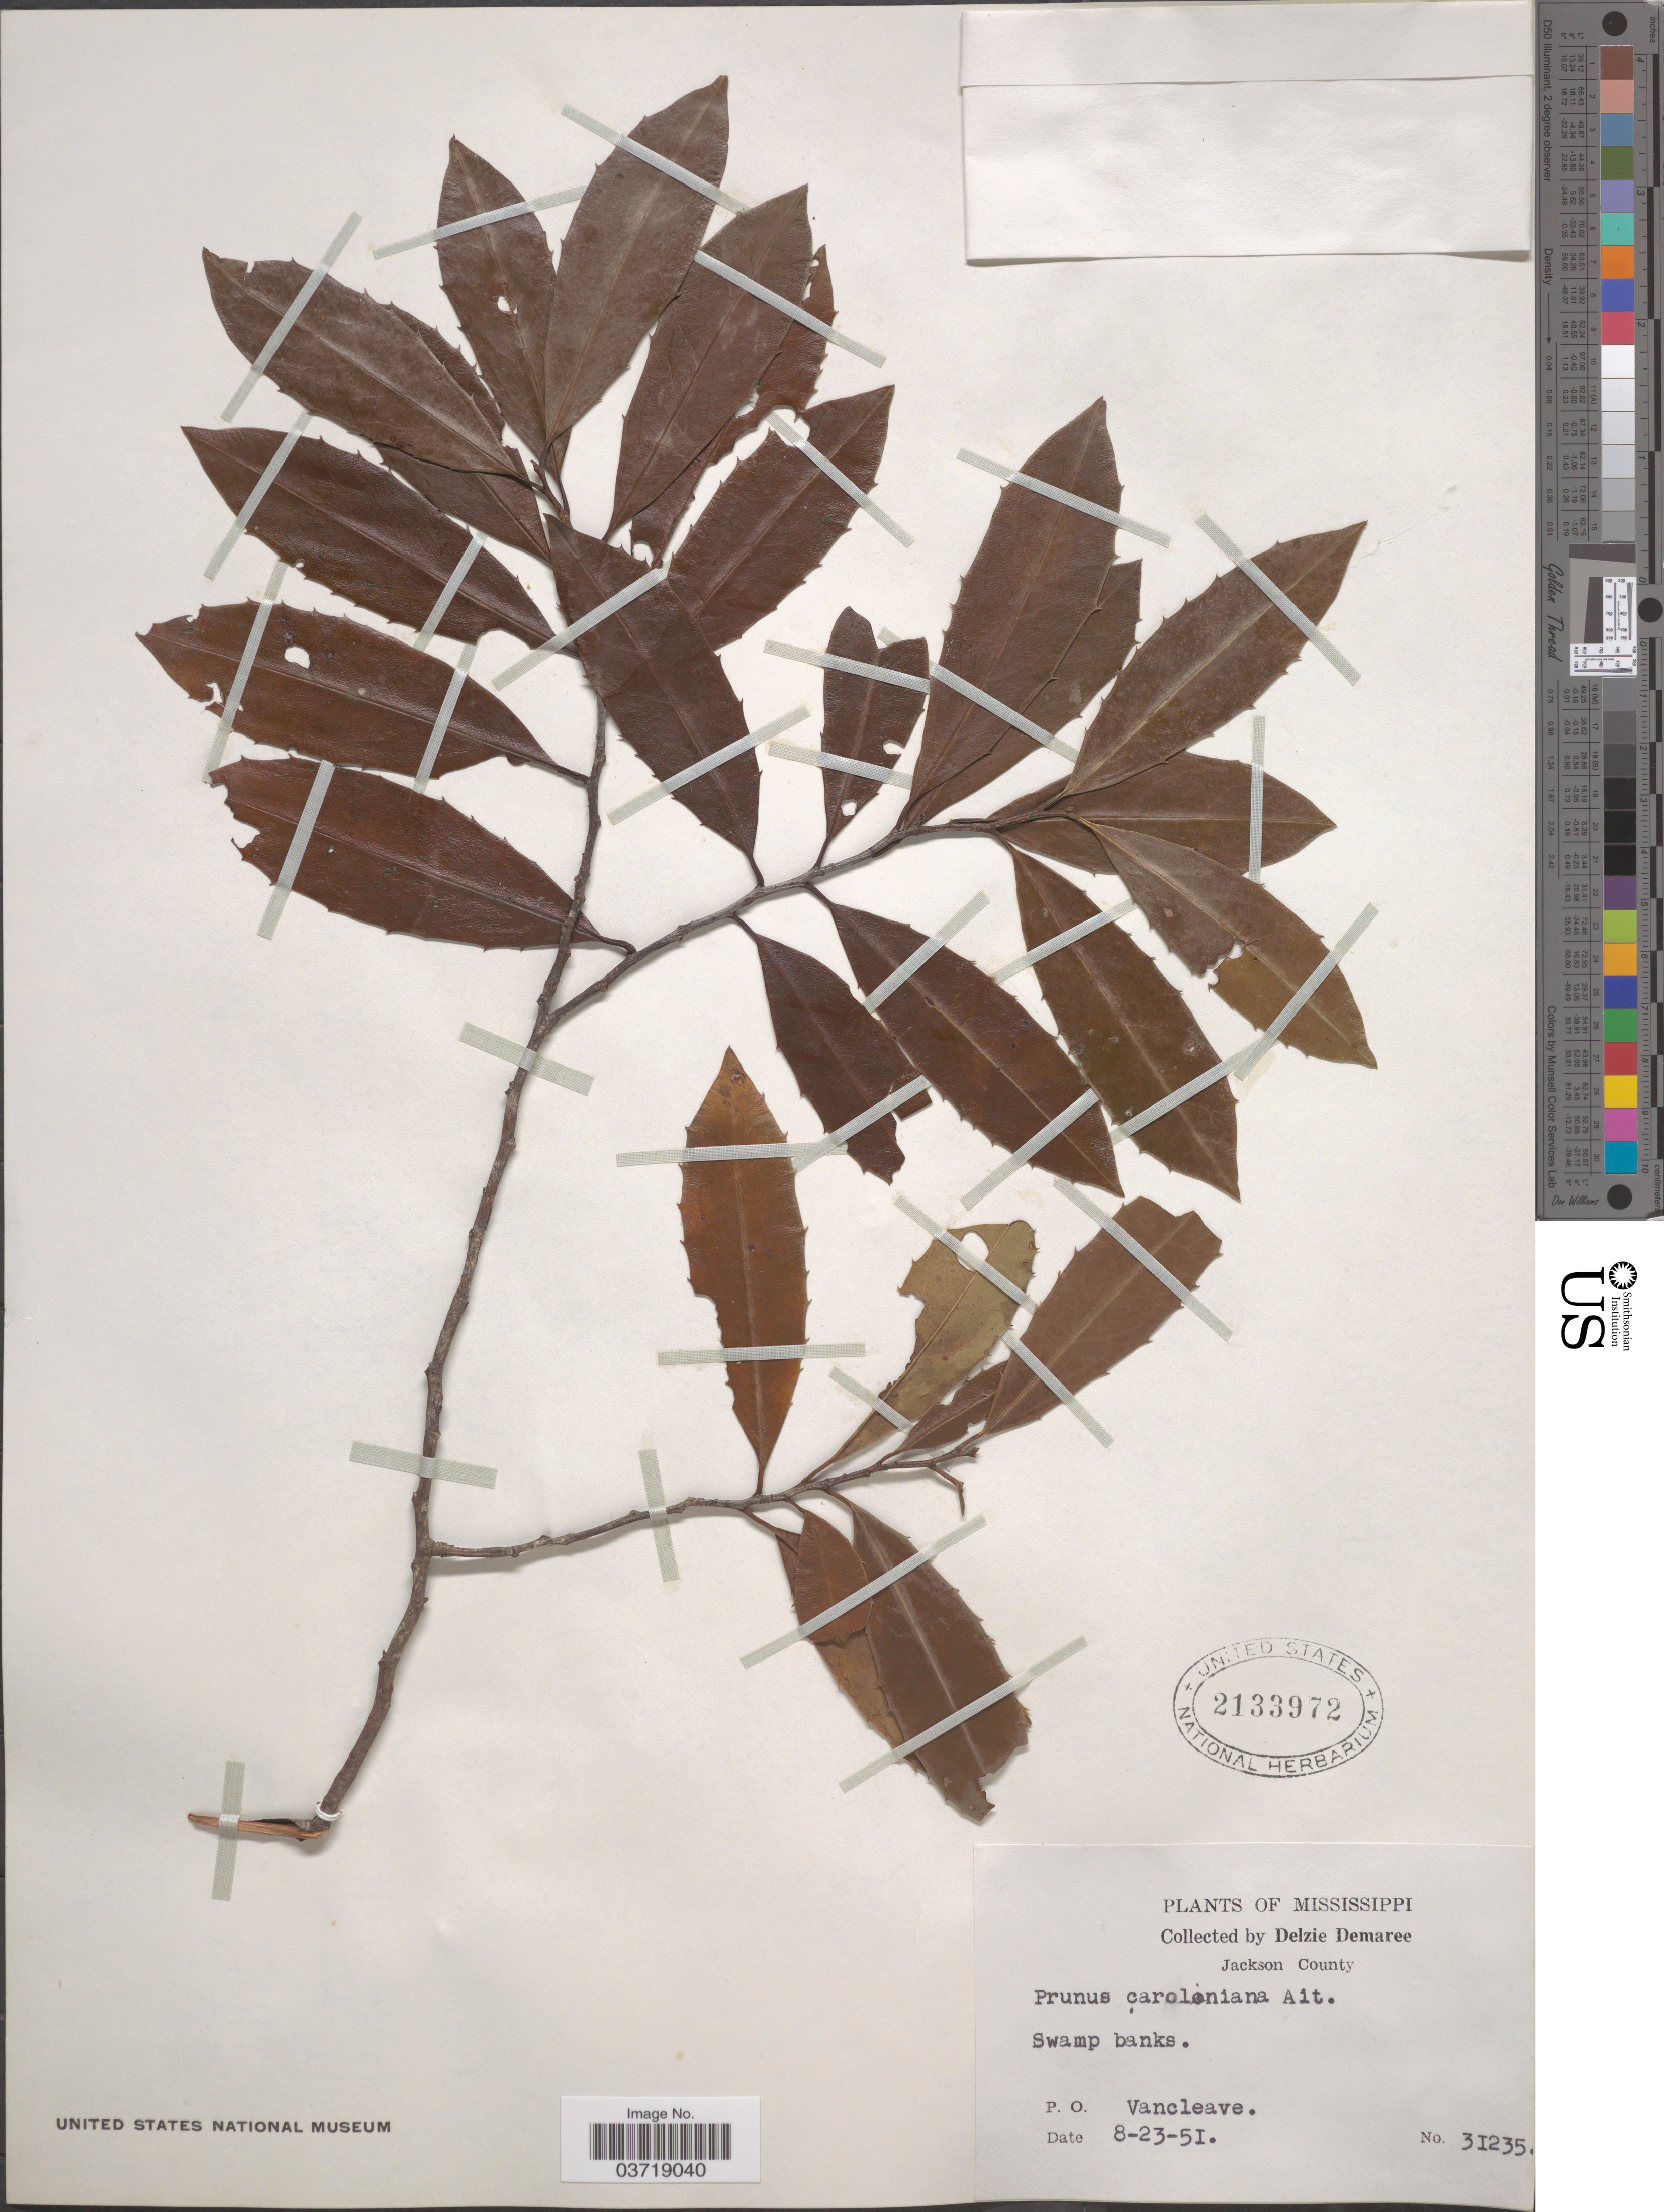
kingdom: Plantae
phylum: Tracheophyta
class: Magnoliopsida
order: Rosales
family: Rosaceae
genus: Prunus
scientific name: Prunus caroliniana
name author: (Mill.) Aiton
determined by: Strong, Mark T., (BOT), Smithsonian Institution - National Museum of Natural History (UNITED STATES)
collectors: D. Demaree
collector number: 31235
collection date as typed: Transcribed d/m/y: 23/8/51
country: United States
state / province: Mississippi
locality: Jackson County. P. O. Vancleave.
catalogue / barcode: US 2133972